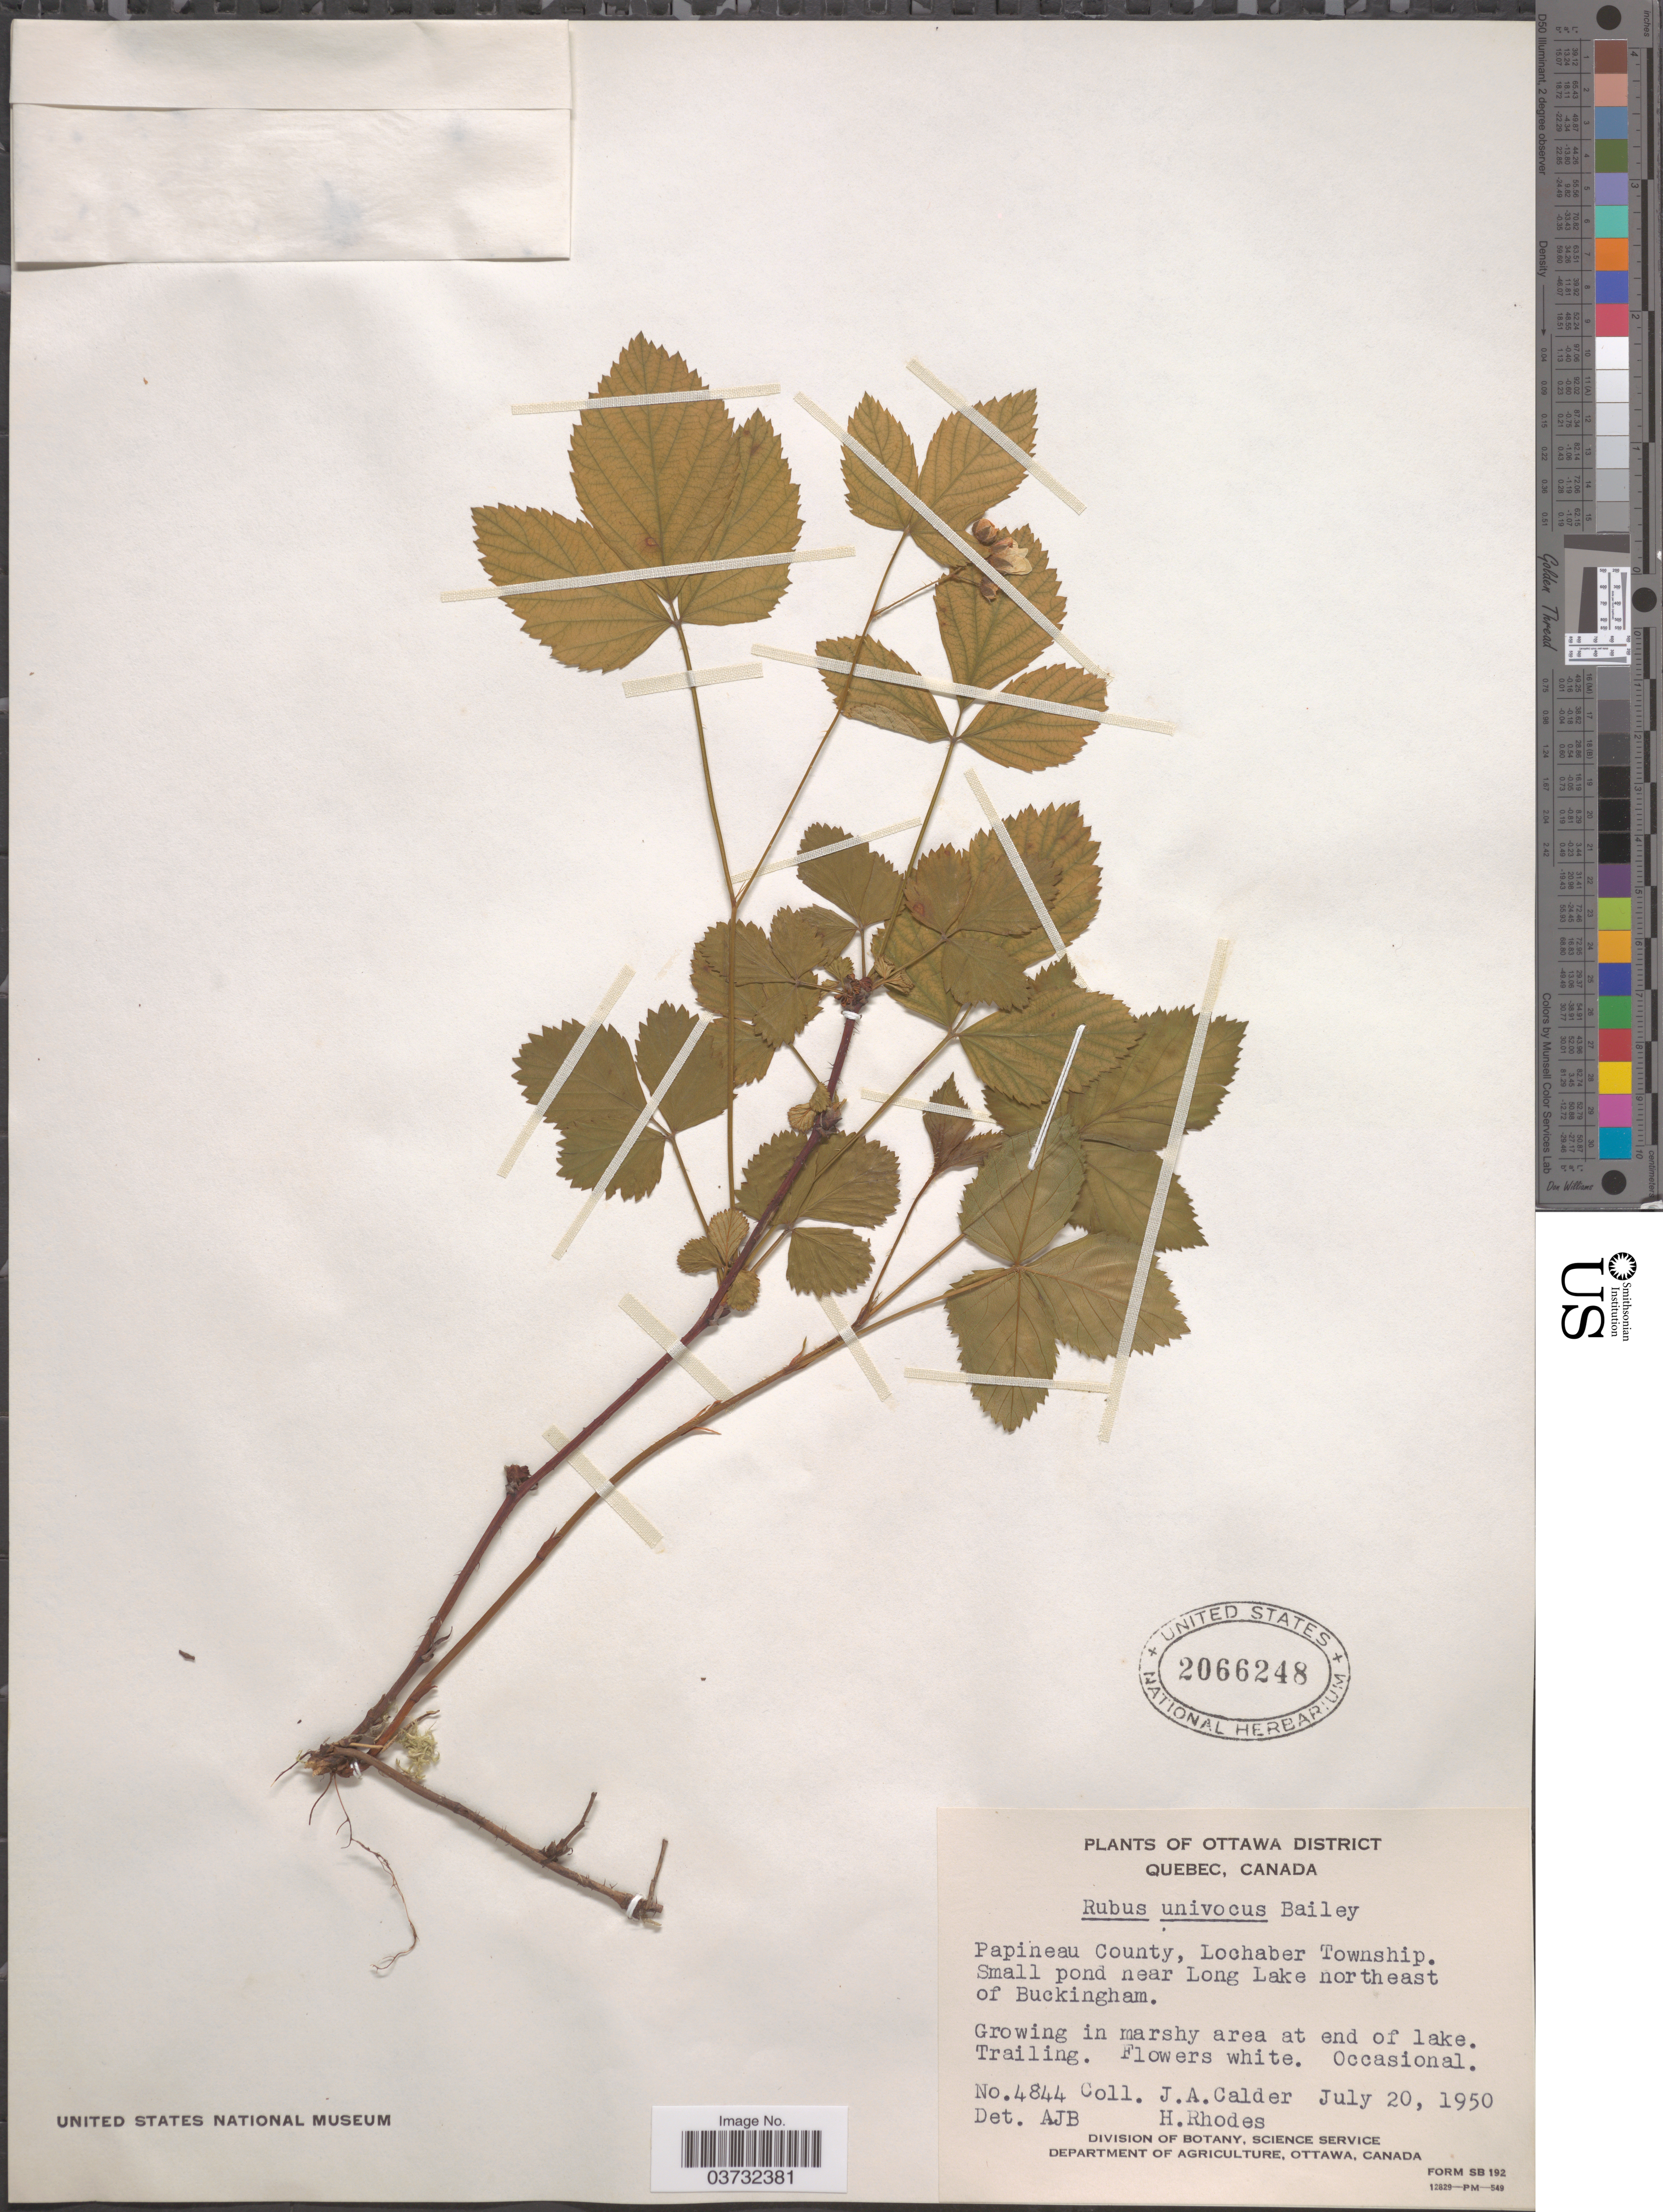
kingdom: Plantae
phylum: Tracheophyta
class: Magnoliopsida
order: Rosales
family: Rosaceae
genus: Rubus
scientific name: Rubus univocus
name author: L.H. Bailey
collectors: J. A. Calder & H. Rhodes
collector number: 4844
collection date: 1950-07-20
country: Canada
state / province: Quebec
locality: Ottawa District. Papineau County, Lochaber Township. Small pond near Long Lake northeast of Buckingham. At end of lake.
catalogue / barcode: US 2066248